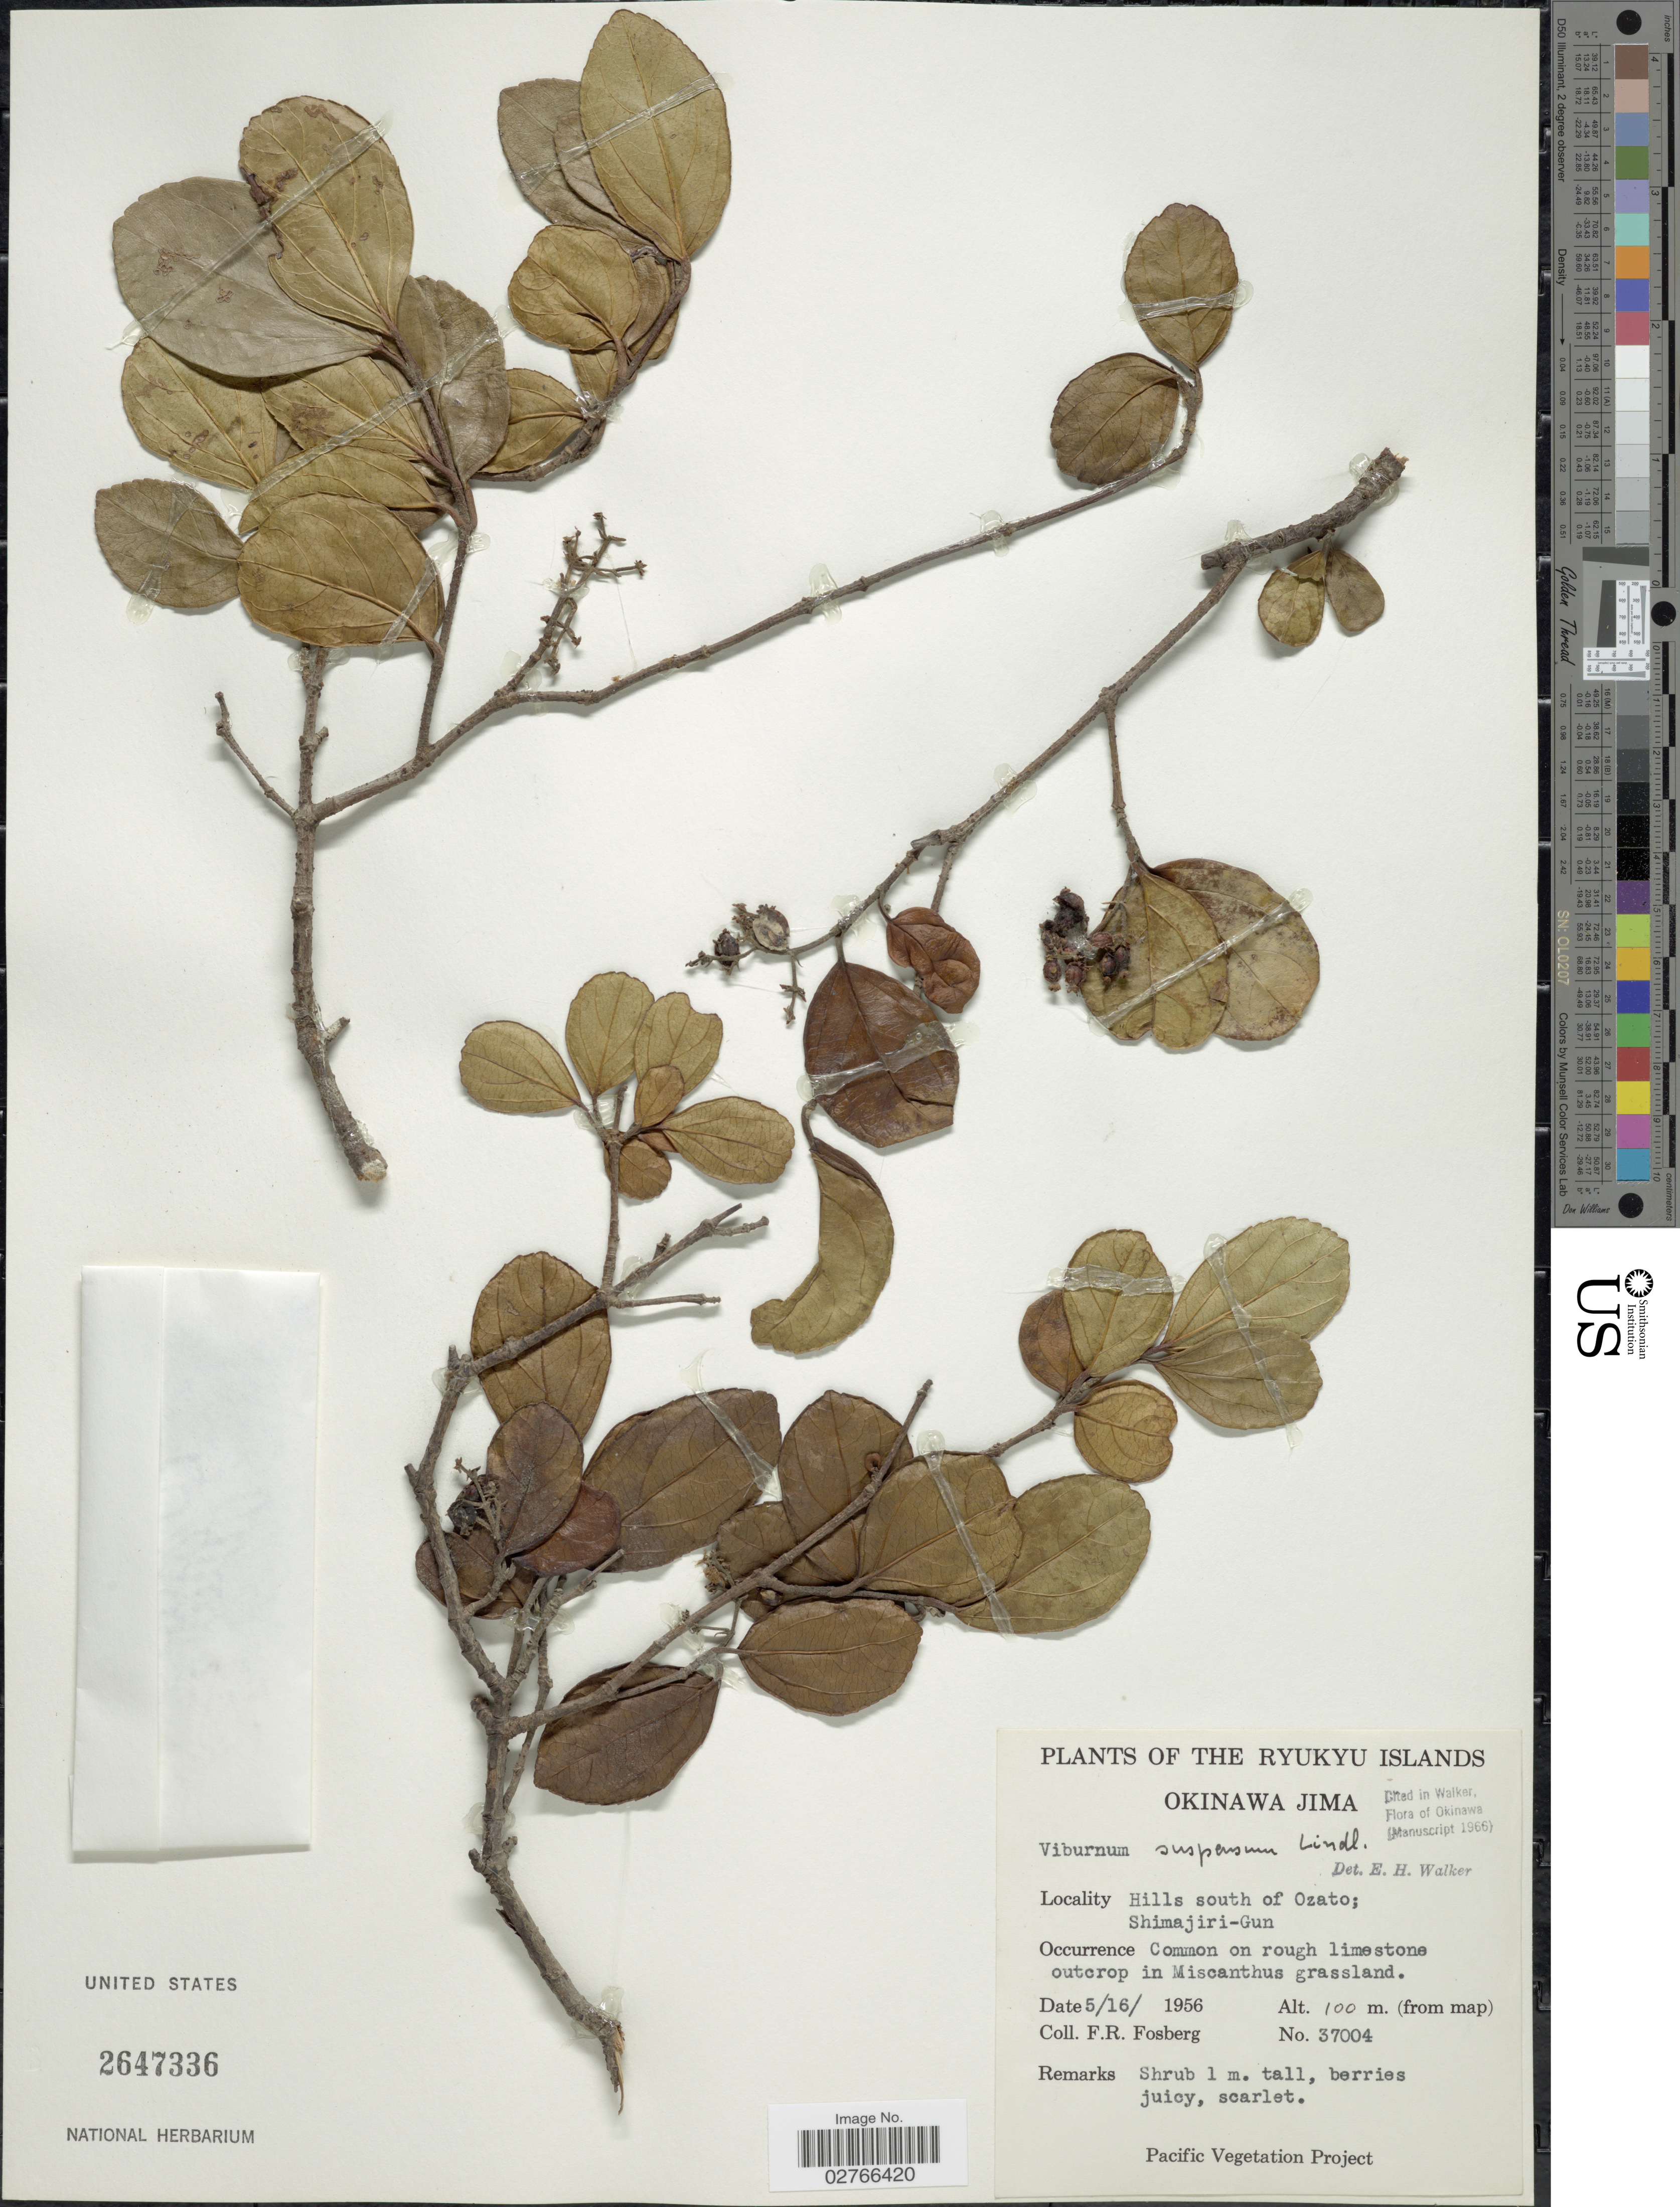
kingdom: Plantae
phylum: Tracheophyta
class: Magnoliopsida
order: Dipsacales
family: Viburnaceae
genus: Viburnum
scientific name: Viburnum suspensum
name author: Lindl.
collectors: F. R. Fosberg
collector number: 37004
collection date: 1956-05-16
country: Japan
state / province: Okinawa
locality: Ryukyu Islands, Okinawa Jima, Hills south of Ozato, Shimajiri-Gun.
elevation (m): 100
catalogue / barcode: US 2647336